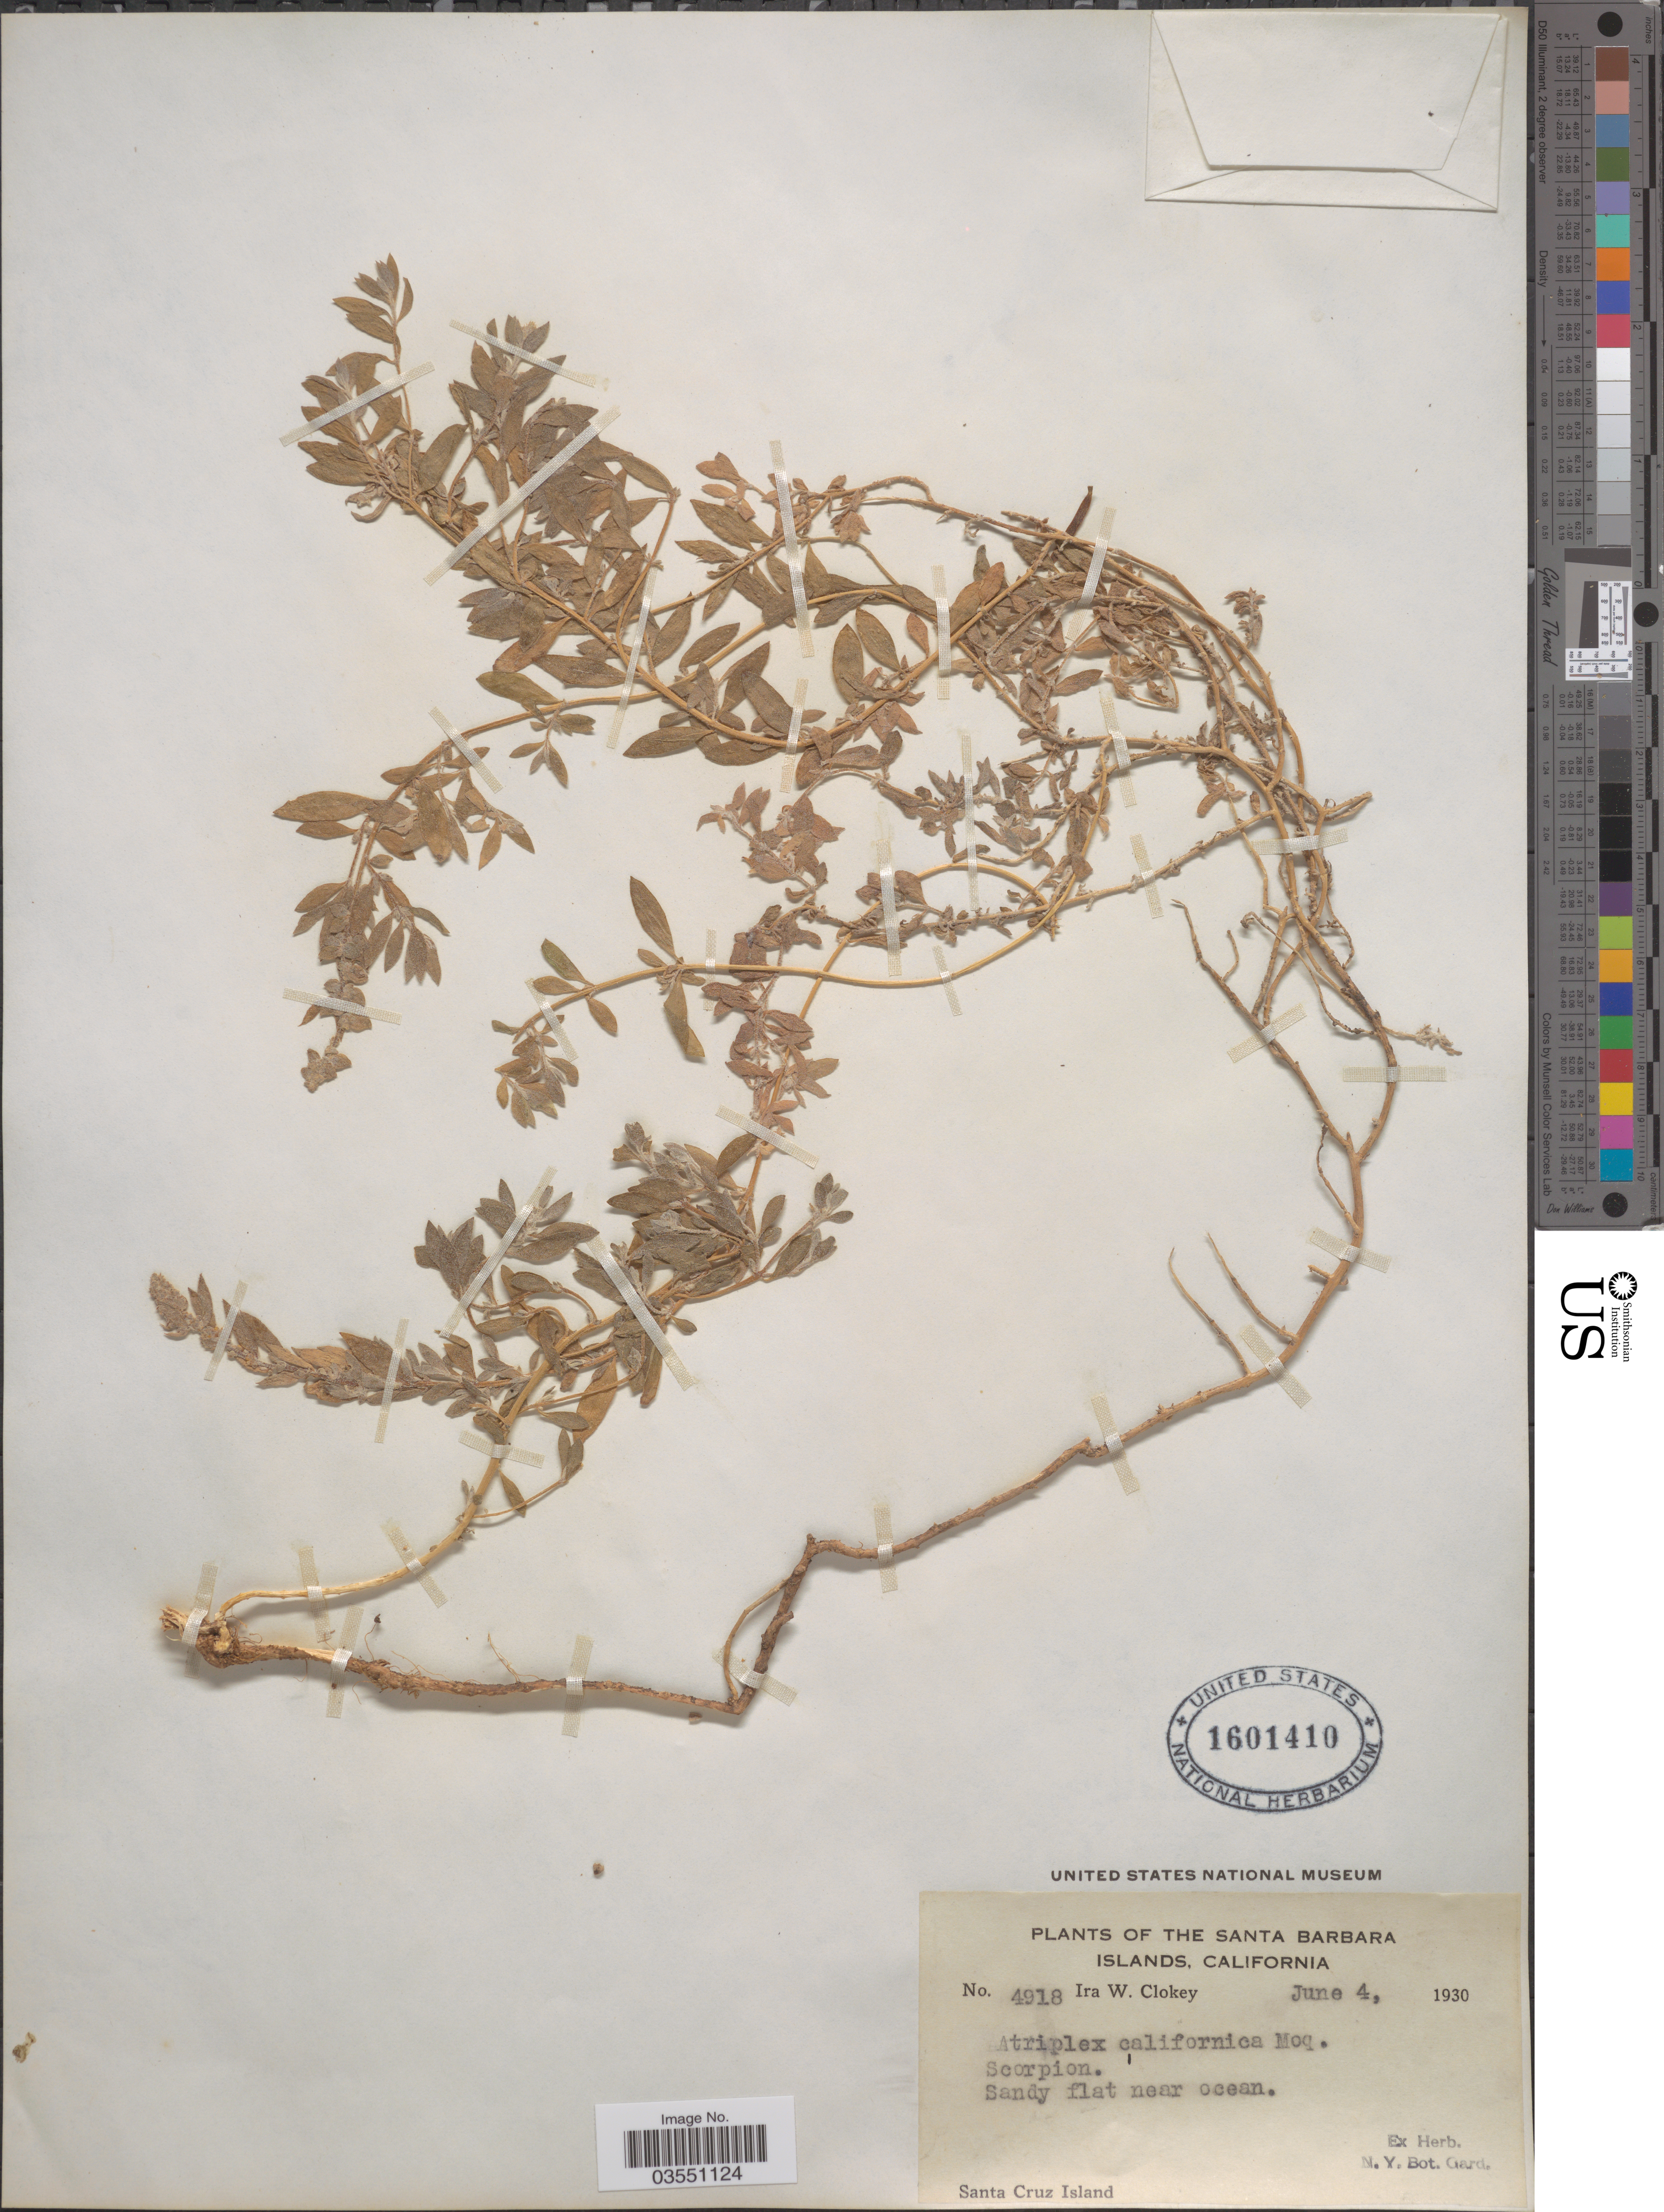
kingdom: Plantae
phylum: Tracheophyta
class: Magnoliopsida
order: Caryophyllales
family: Amaranthaceae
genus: Extriplex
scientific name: Extriplex californica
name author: (Moq.) E.H. Zacharias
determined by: Strong, Mark T., (BOT), Smithsonian Institution - National Museum of Natural History (UNITED STATES)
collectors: I. W. Clokey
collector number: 4918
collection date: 1930-06-04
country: United States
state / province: California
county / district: Santa Barbara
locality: The Santa Barbara Islands. Scorpion [unsure placement]. Santa Cruz Island.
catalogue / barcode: US 1601410